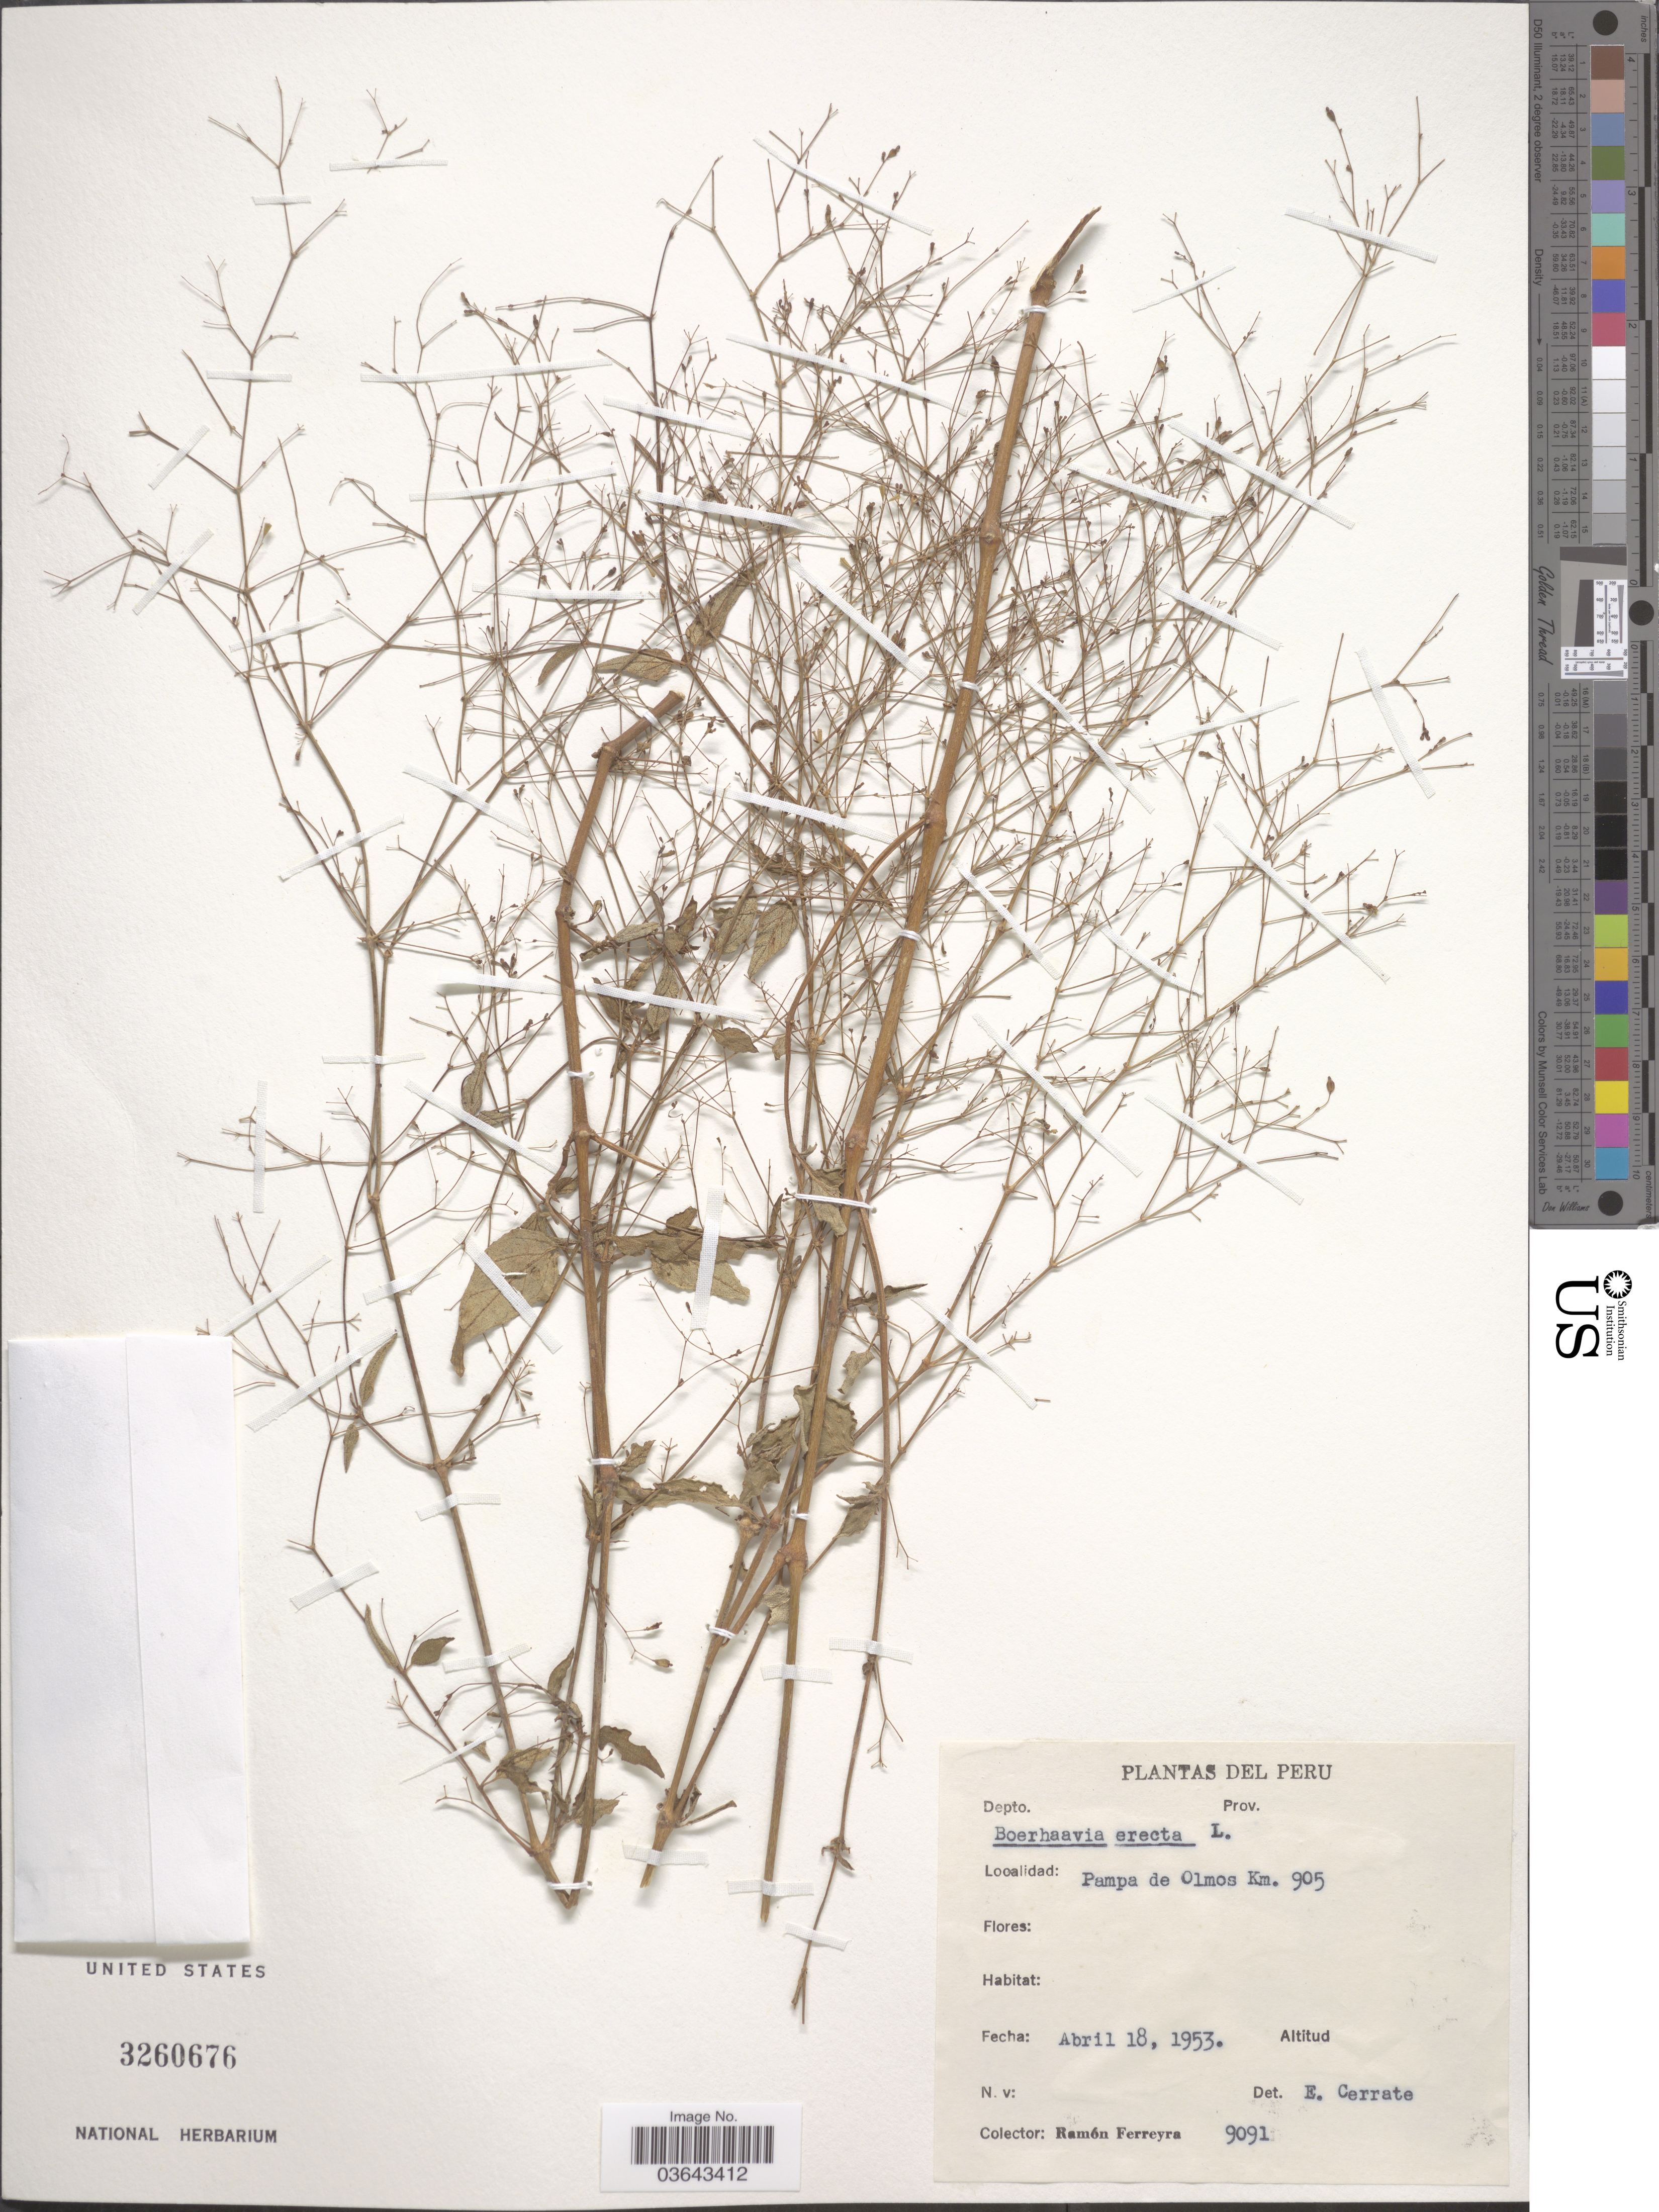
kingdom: Plantae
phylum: Tracheophyta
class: Magnoliopsida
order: Caryophyllales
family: Nyctaginaceae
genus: Boerhavia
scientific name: Boerhavia erecta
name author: L.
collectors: R. A. Ferreyra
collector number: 9091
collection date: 1953-04-18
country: Peru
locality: Pampa de Olmos Km. 905.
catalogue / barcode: US 3260676